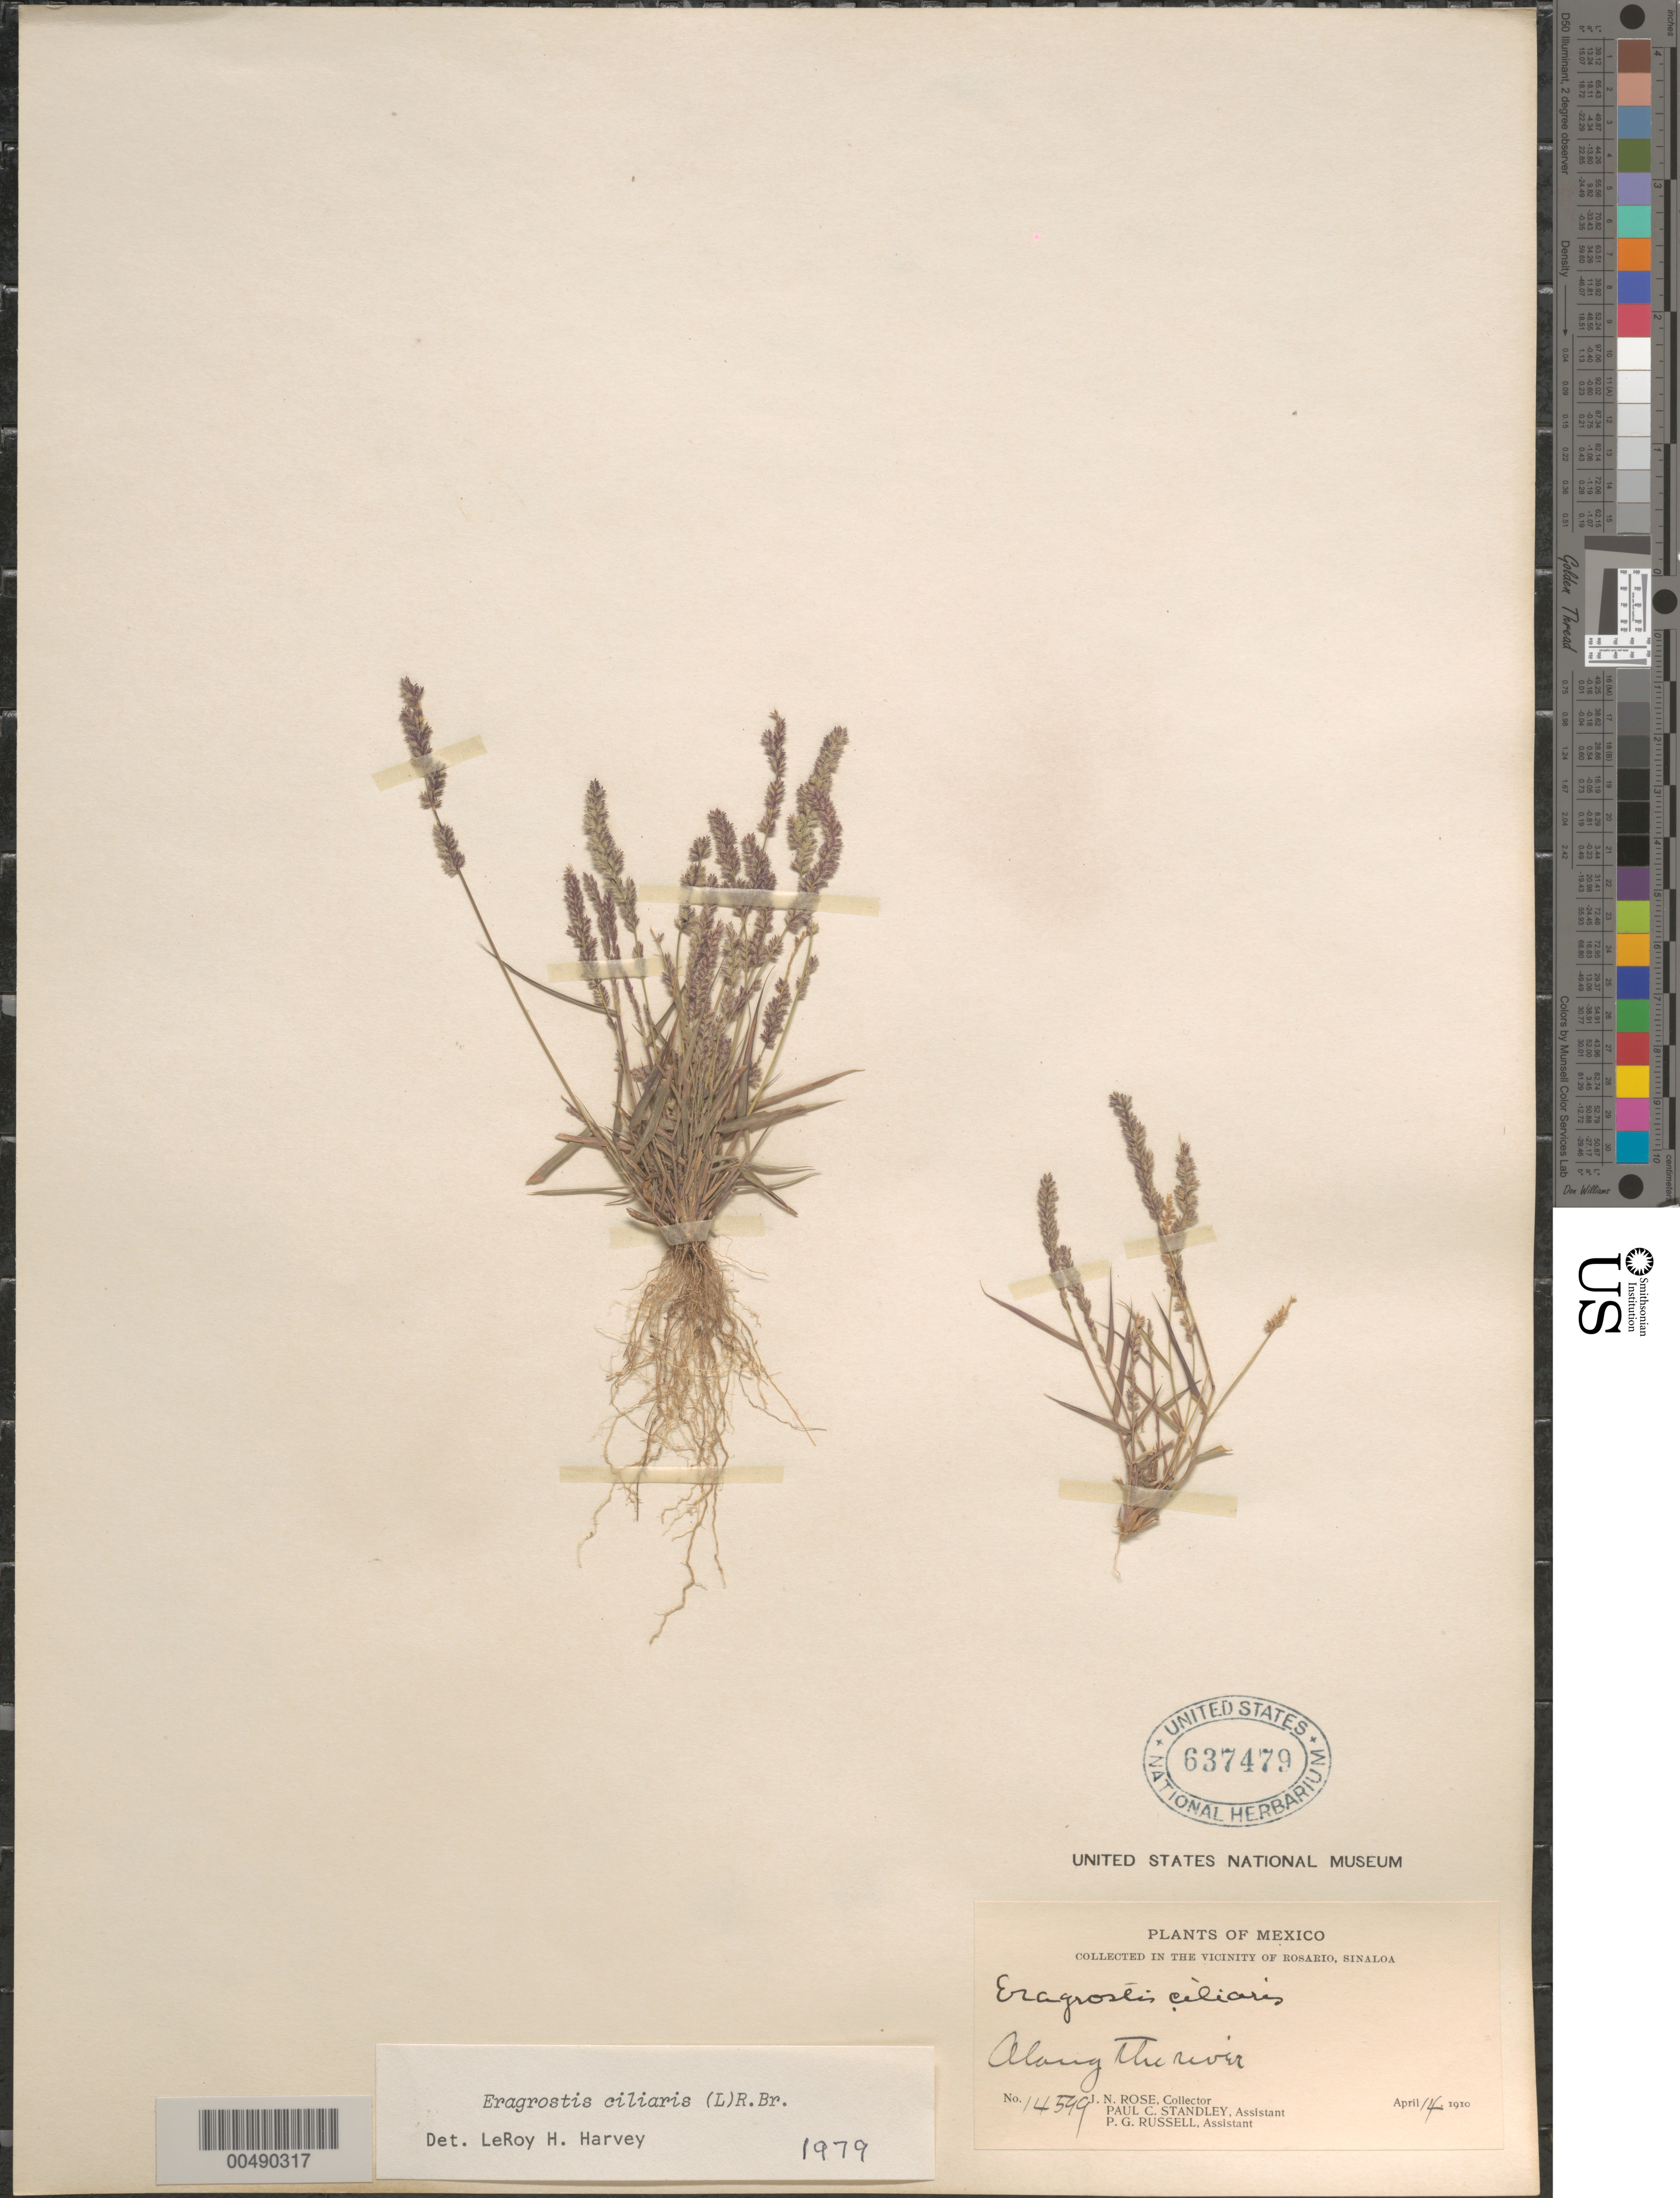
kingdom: Plantae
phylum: Tracheophyta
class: Liliopsida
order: Poales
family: Poaceae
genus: Eragrostis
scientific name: Eragrostis ciliaris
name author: (L.) R. Br.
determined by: Harvey, L. H.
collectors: J. N. Rose, P. C. Standley & P. G. Russell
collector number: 14599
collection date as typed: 14 Apr 1910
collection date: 1910-04-14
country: Mexico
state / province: Sinaloa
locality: Vicinity of Rosario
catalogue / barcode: US 637479